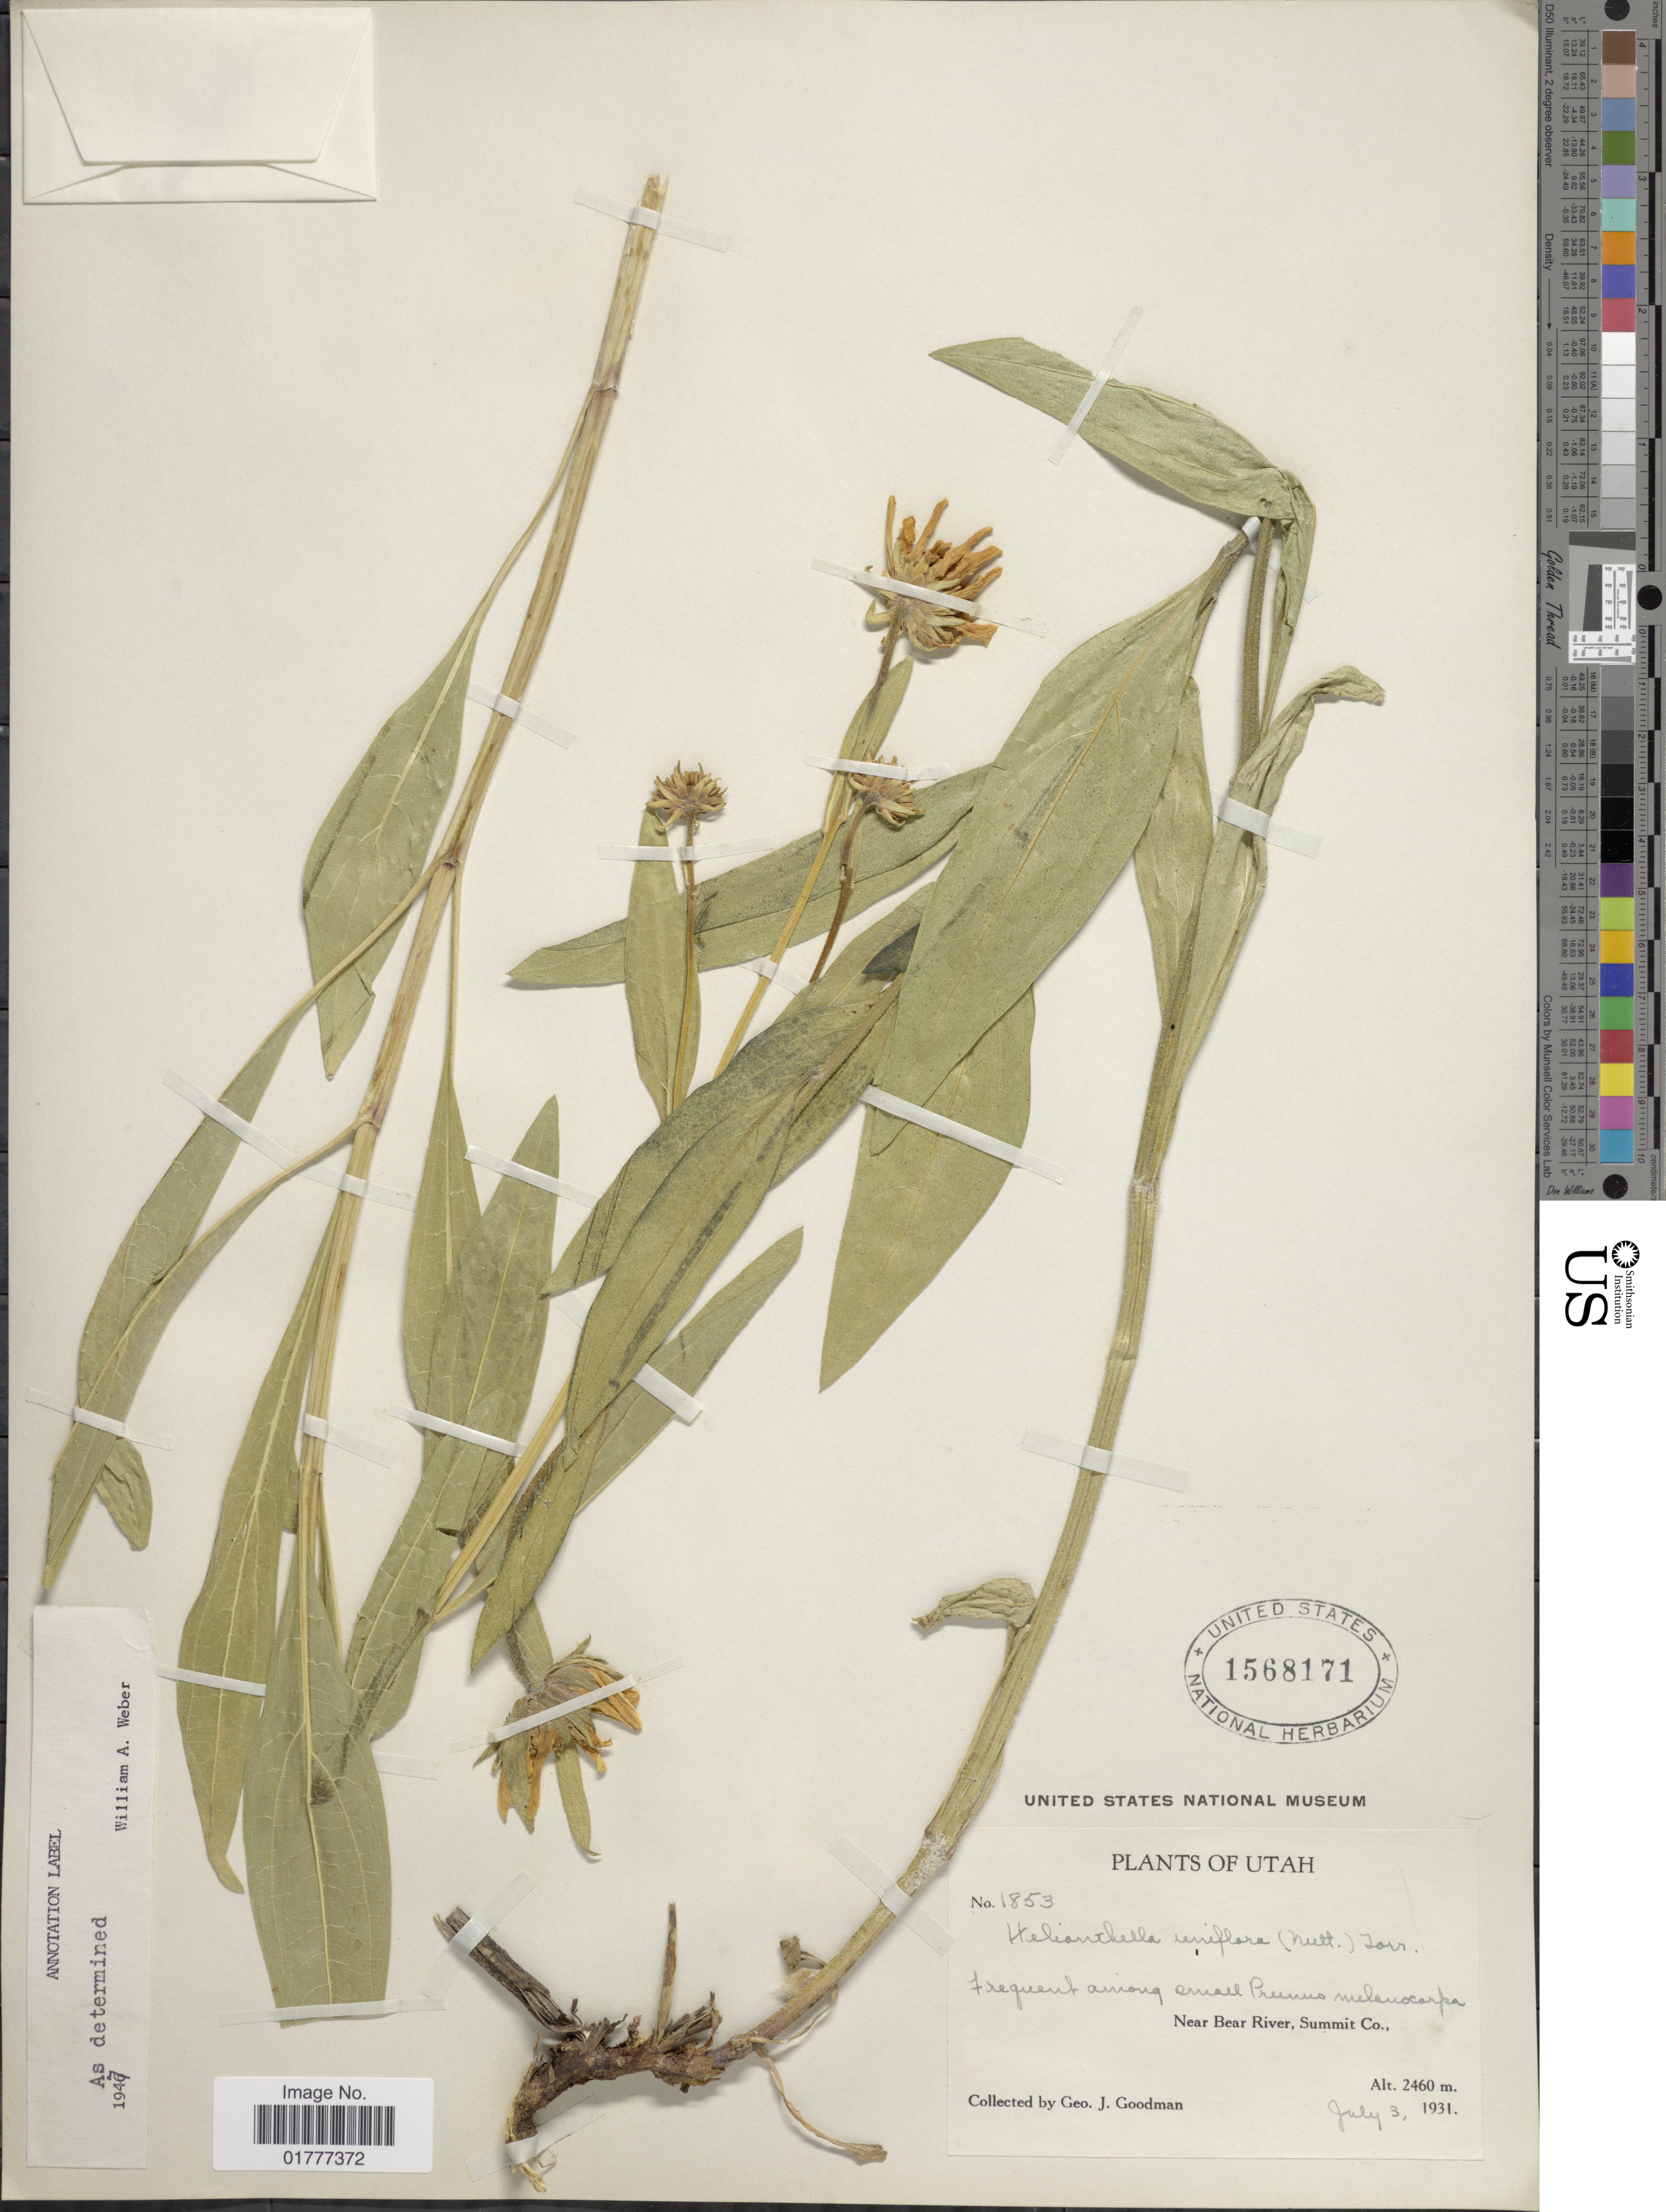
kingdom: Plantae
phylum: Tracheophyta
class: Magnoliopsida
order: Asterales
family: Asteraceae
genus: Helianthella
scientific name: Helianthella uniflora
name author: Torr. & A. Gray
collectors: G. J. Goodman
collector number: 1853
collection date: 1931-07-03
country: United States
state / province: Utah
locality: Near Bear River, Summit Co.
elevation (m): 2460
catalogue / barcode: US 1568171